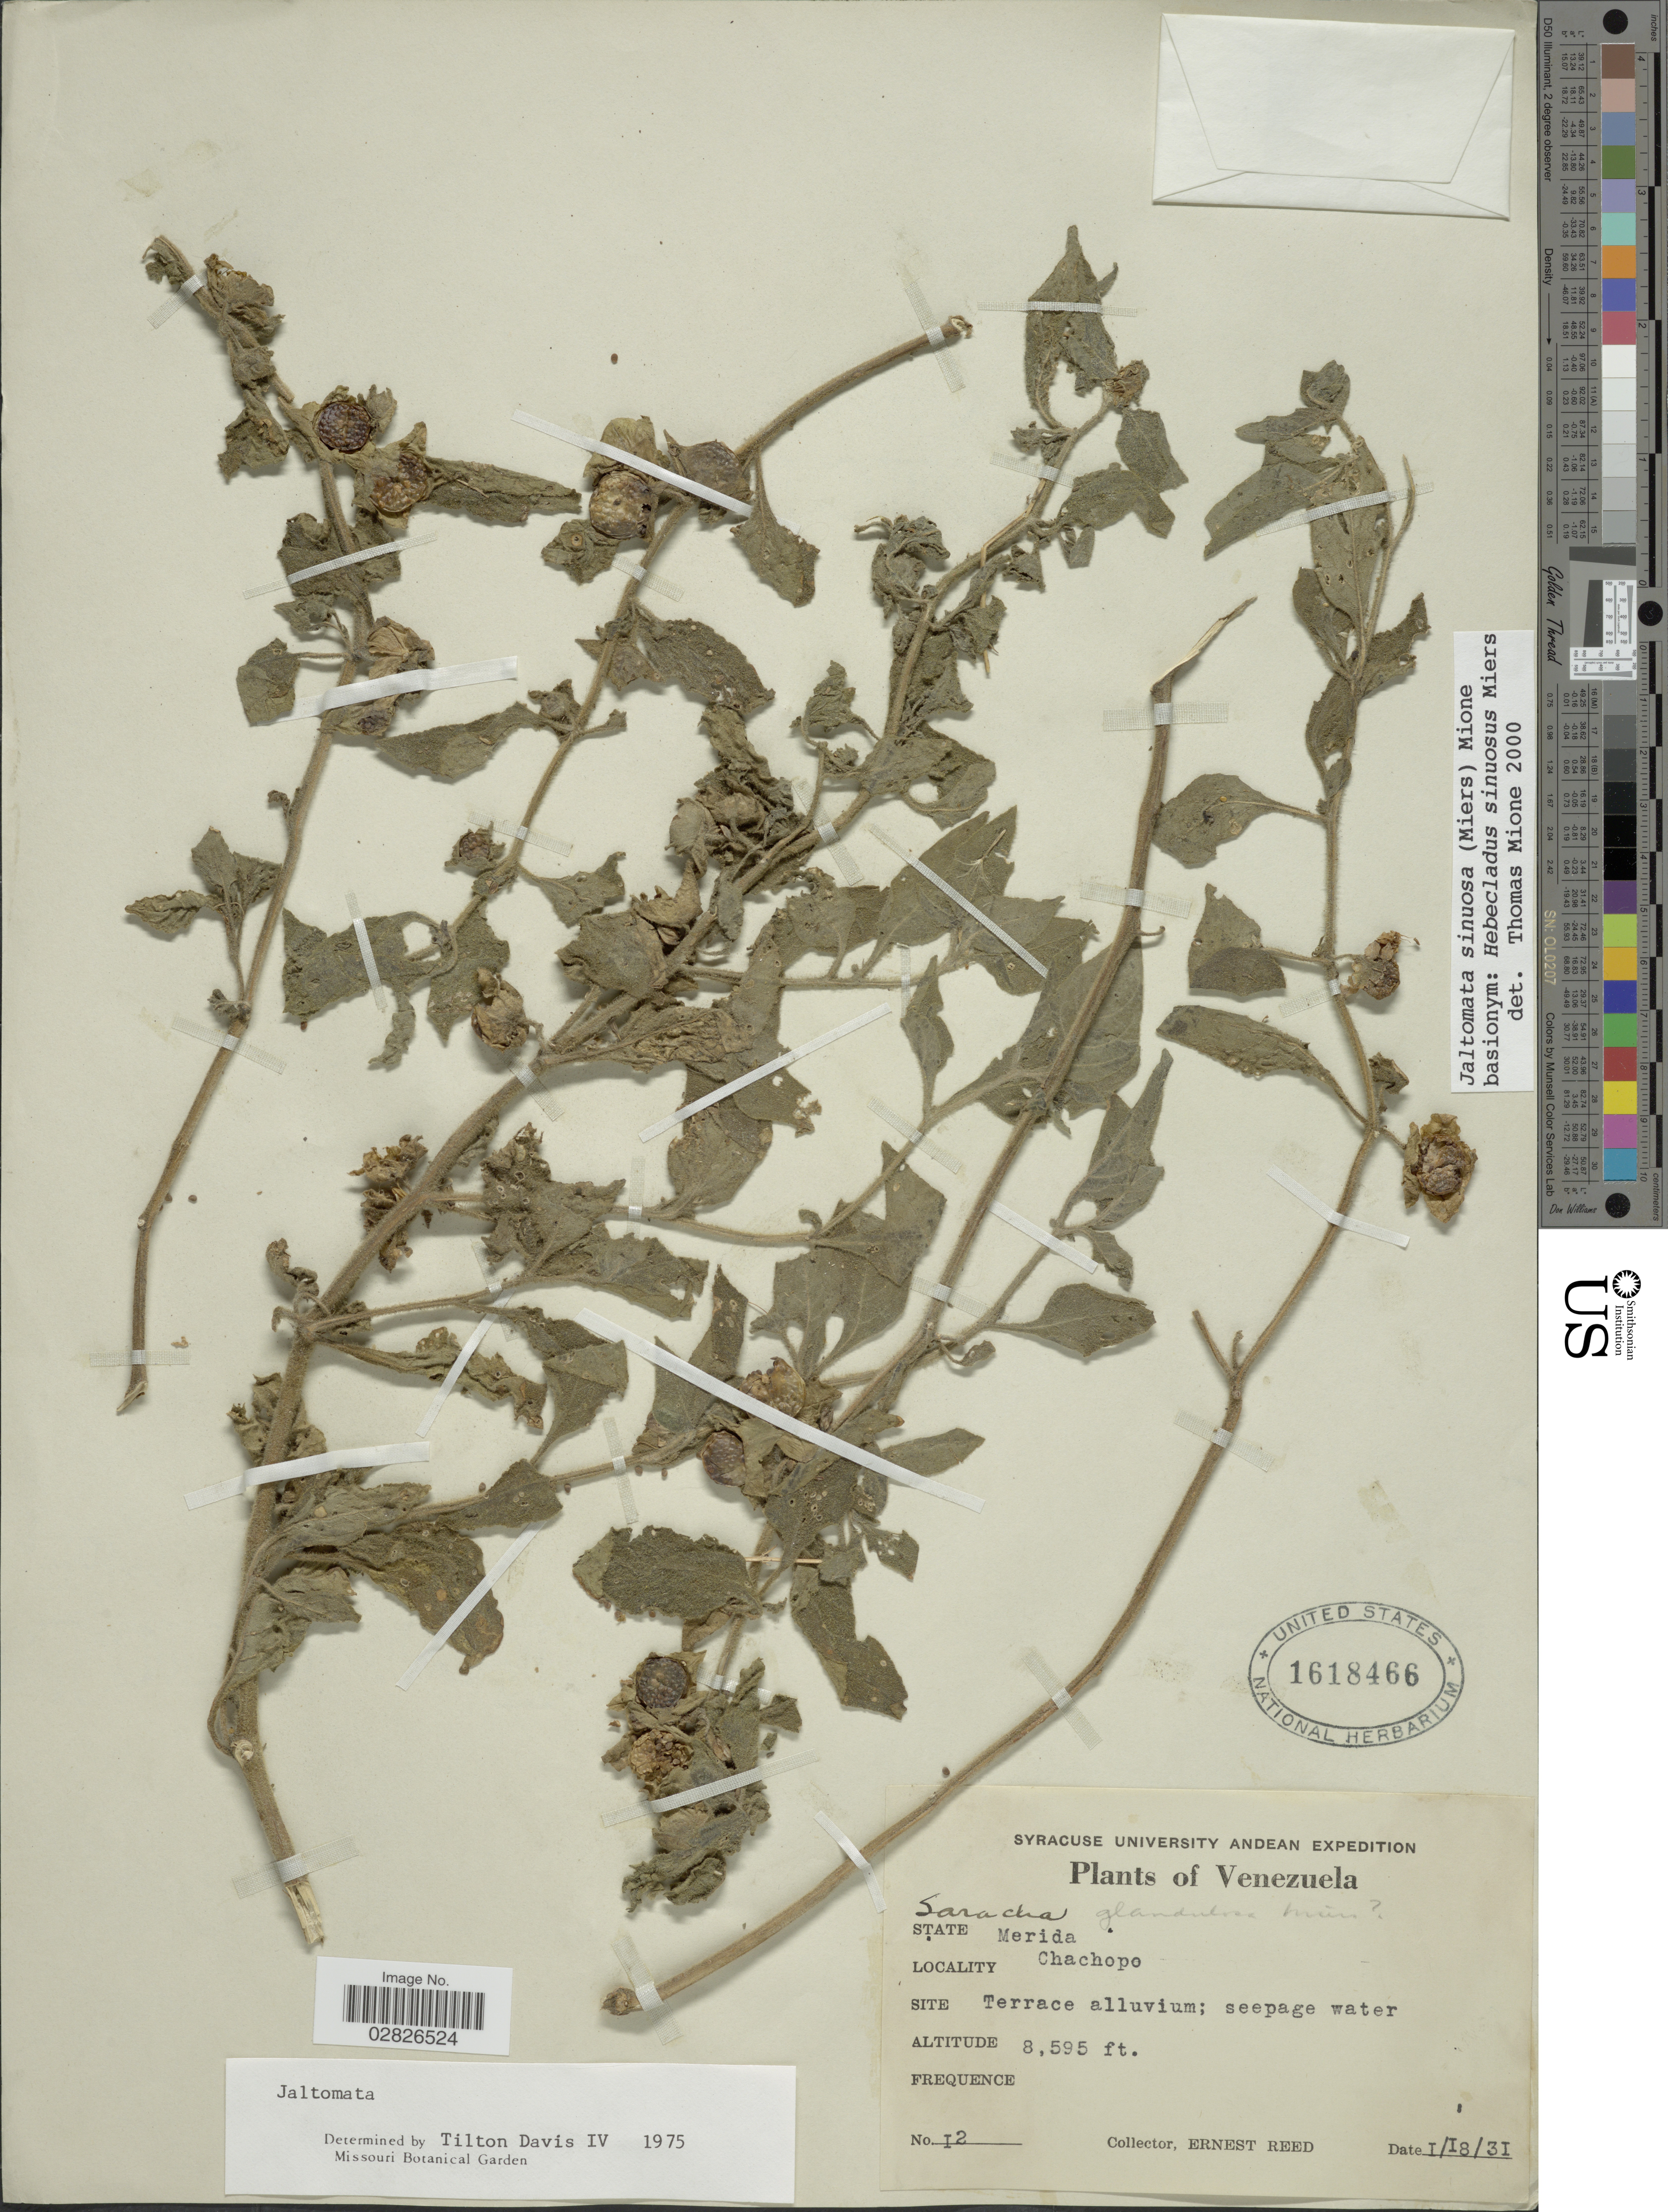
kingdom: Plantae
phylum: Tracheophyta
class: Magnoliopsida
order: Solanales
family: Solanaceae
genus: Jaltomata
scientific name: Jaltomata sinuosa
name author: (Miers) Mione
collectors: E. Reed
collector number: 12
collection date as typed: Transcribed d/m/y: 18/1/31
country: Venezuela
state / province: Mérida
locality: State Merida, Chachopo.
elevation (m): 2620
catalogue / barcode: US 1618466